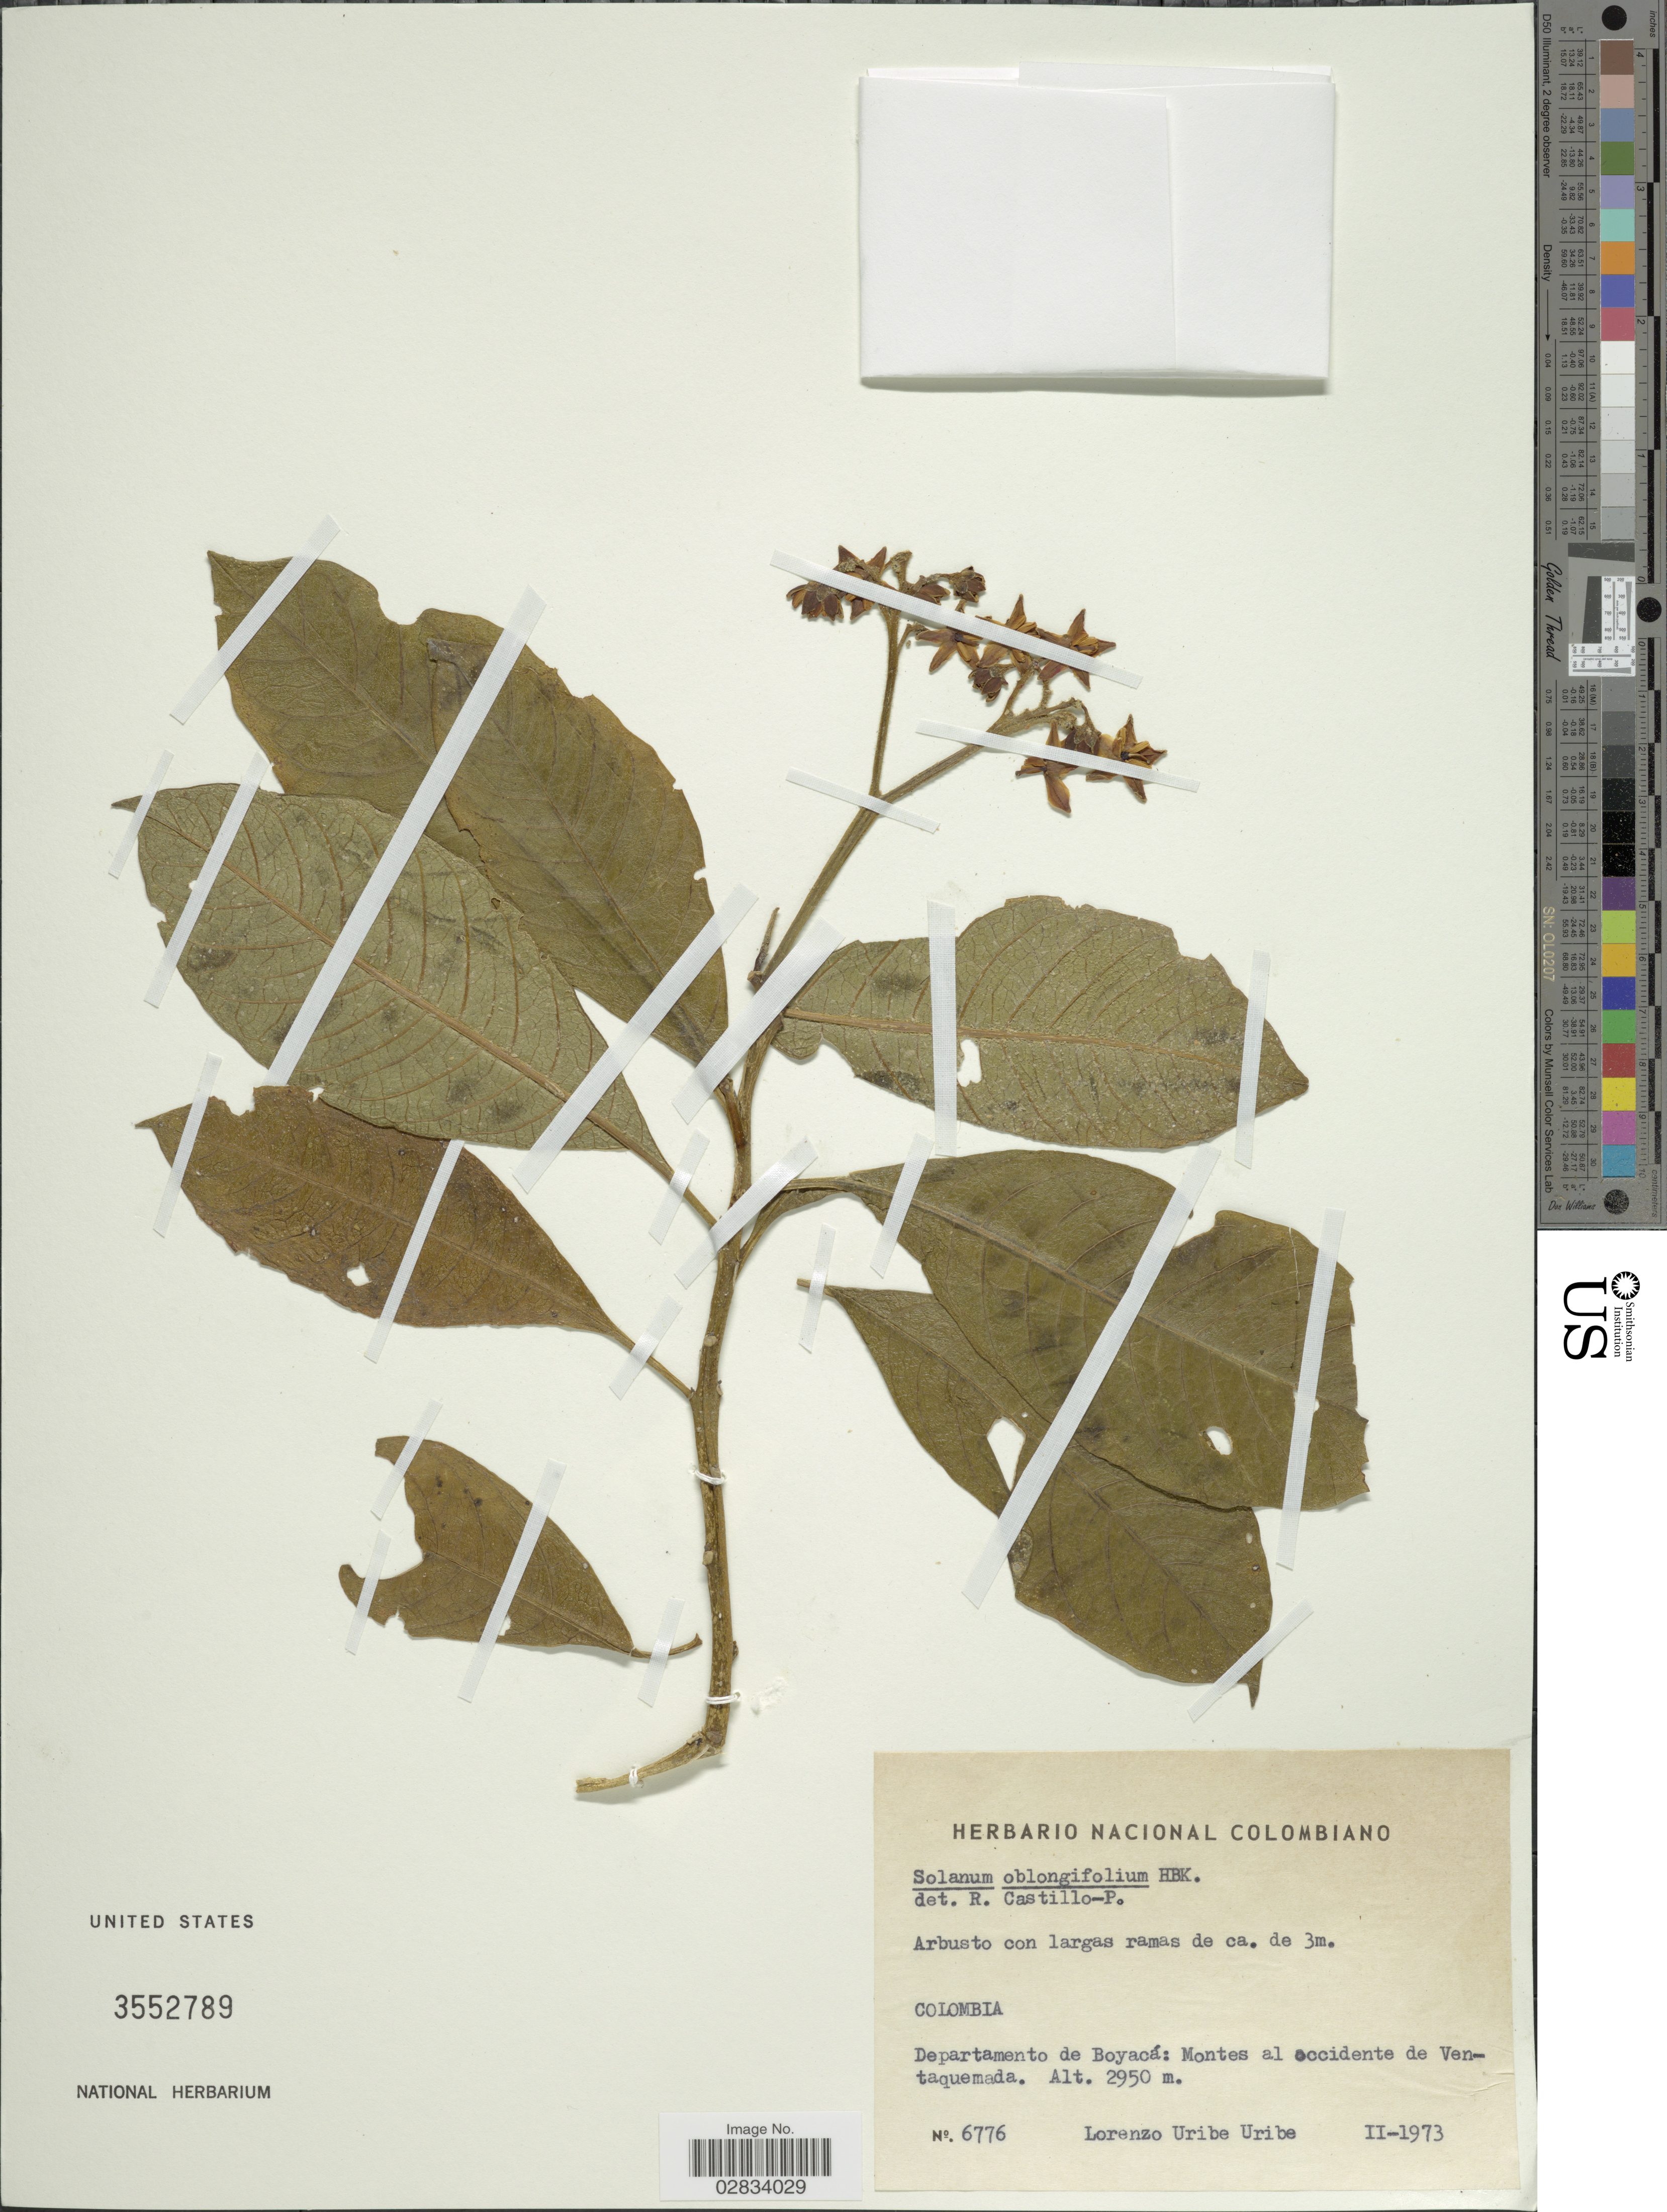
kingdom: Plantae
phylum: Tracheophyta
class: Magnoliopsida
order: Solanales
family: Solanaceae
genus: Solanum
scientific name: Solanum oblongifolium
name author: Duval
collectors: L. Uribe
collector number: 6776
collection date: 1973-02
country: Colombia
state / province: Boyacá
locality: Departamento de Boyacá: Montes al occidente de Ventaquemada.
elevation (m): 2950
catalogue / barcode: US 3552789